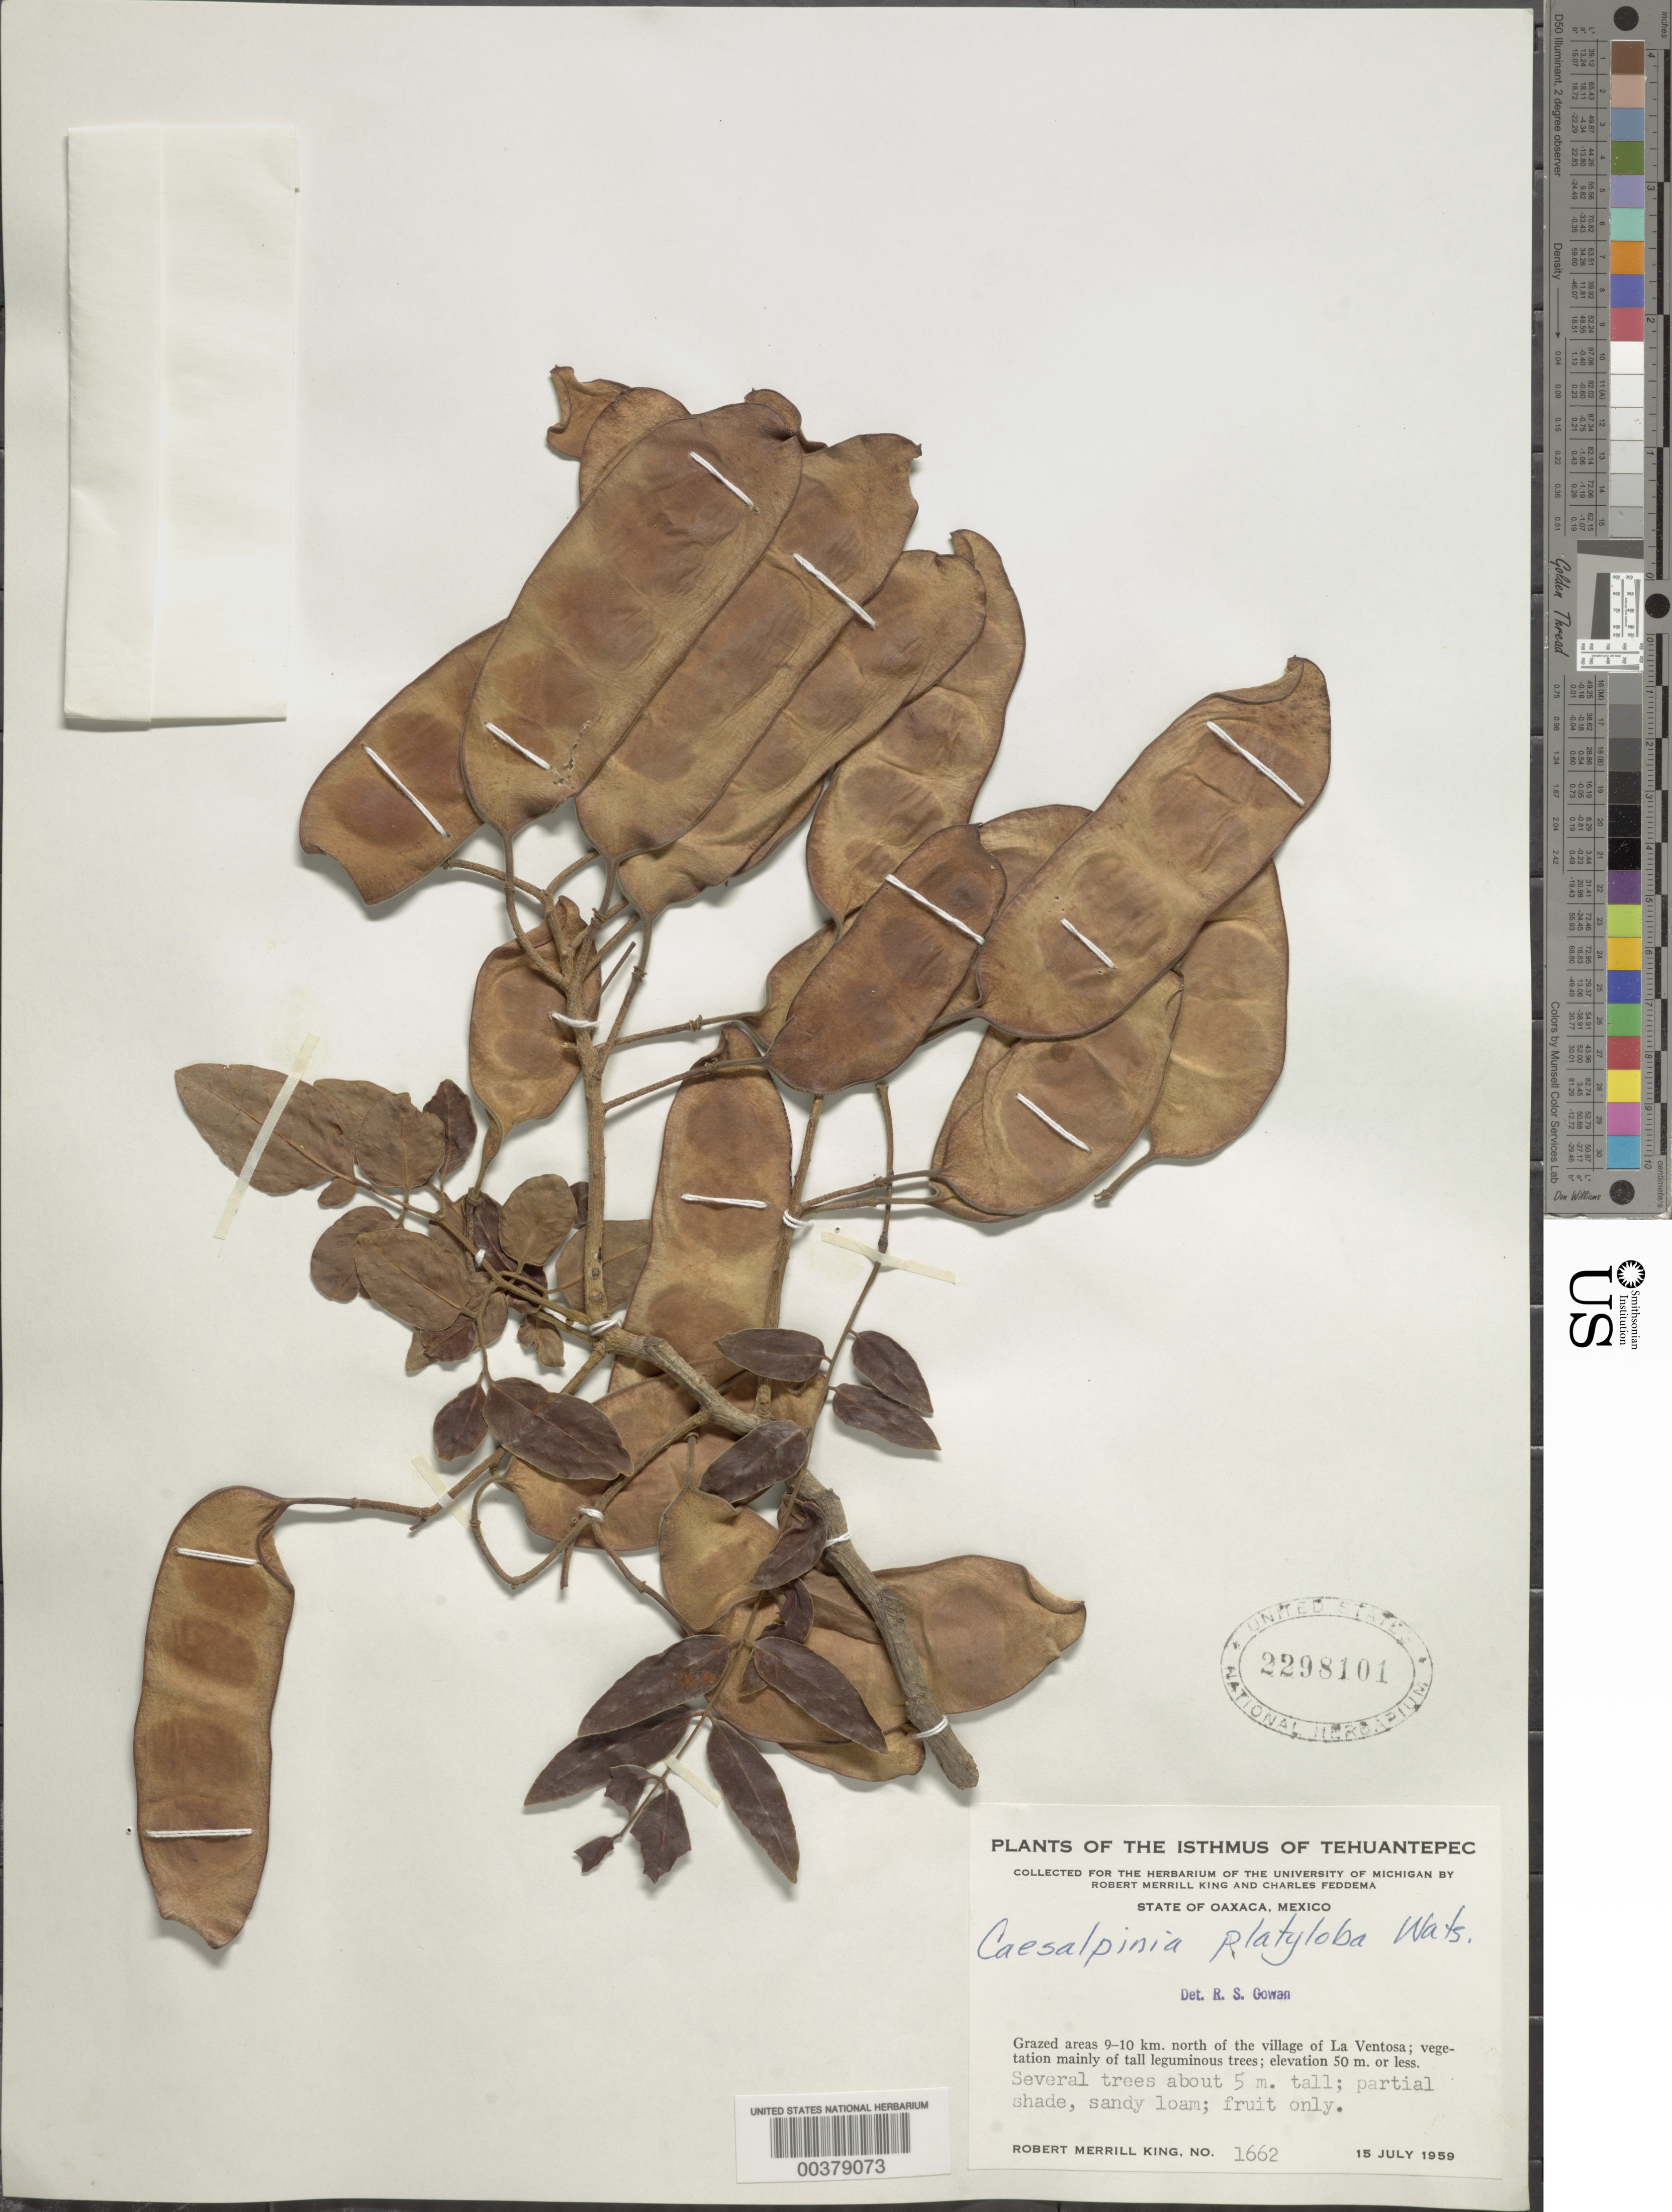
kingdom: Plantae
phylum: Tracheophyta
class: Magnoliopsida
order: Fabales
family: Fabaceae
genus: Coulteria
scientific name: Coulteria platyloba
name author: (S. Watson) N. Zamora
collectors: R. M. King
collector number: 1662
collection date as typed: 15 Jul 1959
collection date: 1959-07-15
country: Mexico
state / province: Oaxaca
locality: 9-10 km N of the village of La Ventosa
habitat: Grazed areas; partial shade, sandy loam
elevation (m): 50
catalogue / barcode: US 2298101